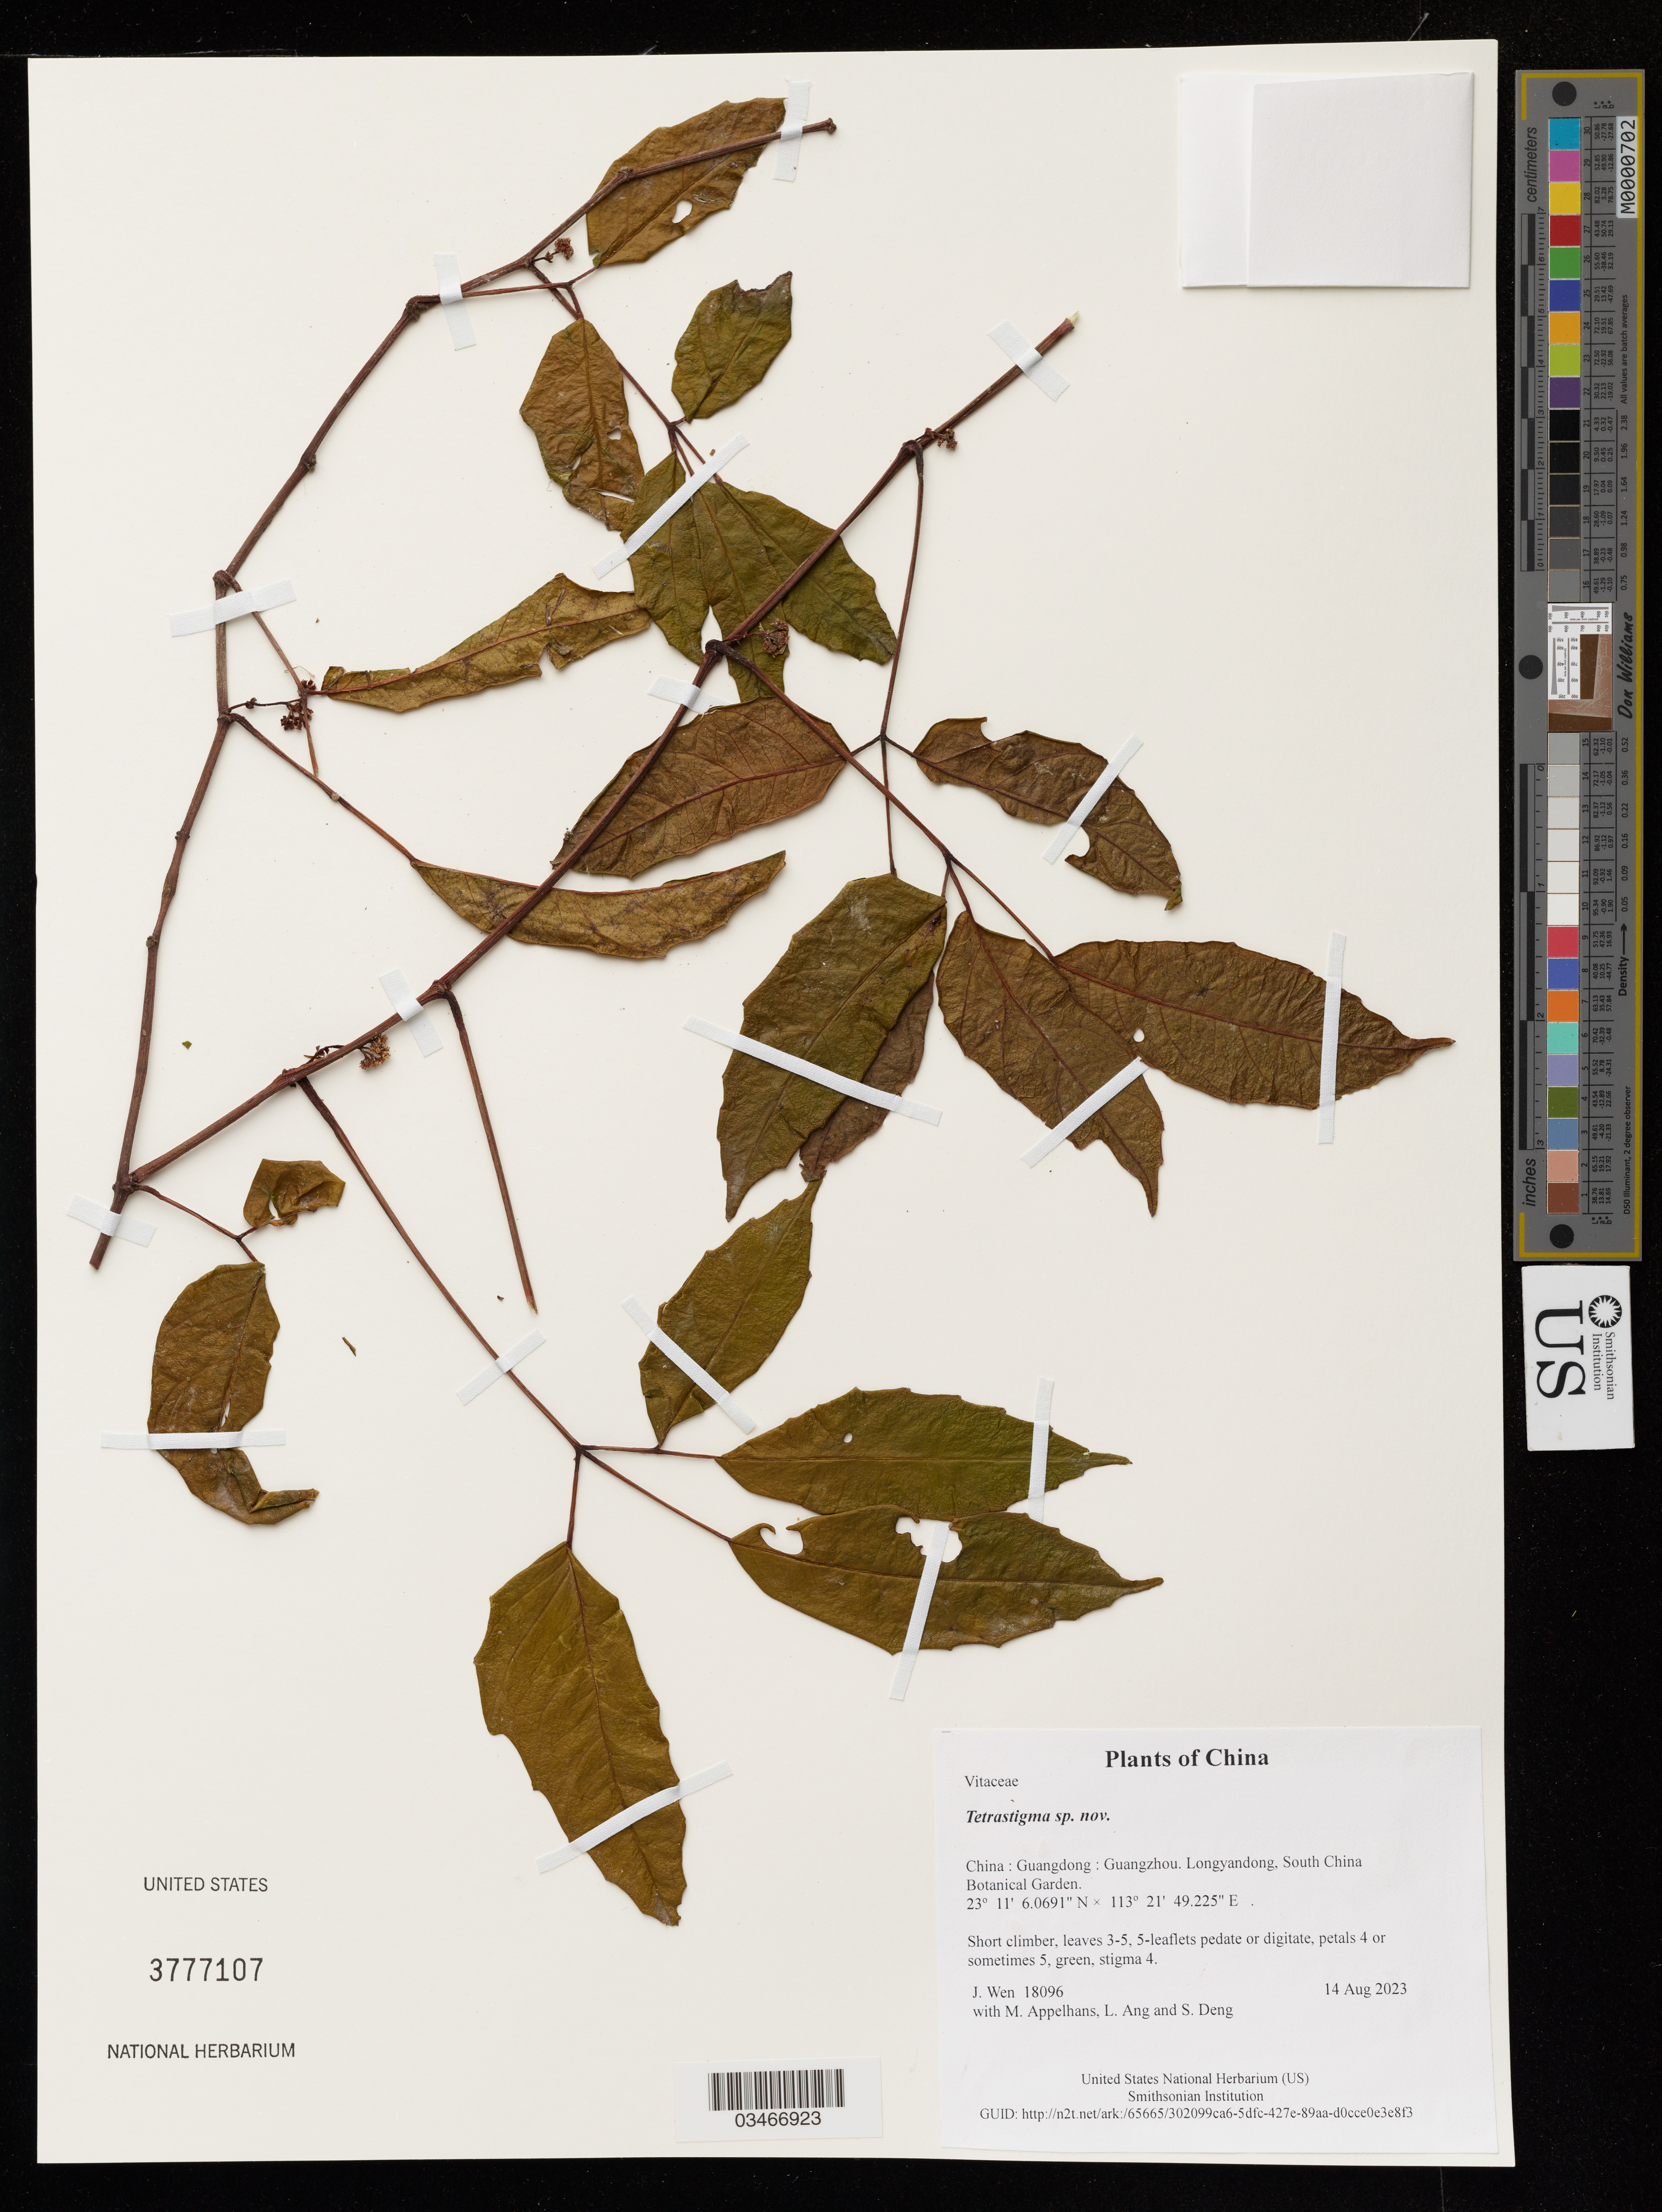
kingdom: Plantae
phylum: Tracheophyta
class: Magnoliopsida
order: Vitales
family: Vitaceae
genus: Tetrastigma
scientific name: Tetrastigma sp. nov.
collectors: J. Wen, M. Appelhans, L. Ang & S. Deng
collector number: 18096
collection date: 2023-08-14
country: China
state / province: Guangdong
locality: Guangzhou. Longyandong, South China Botanical Garden.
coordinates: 23.18501919 N, 113.3636735 E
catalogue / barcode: US 3777107